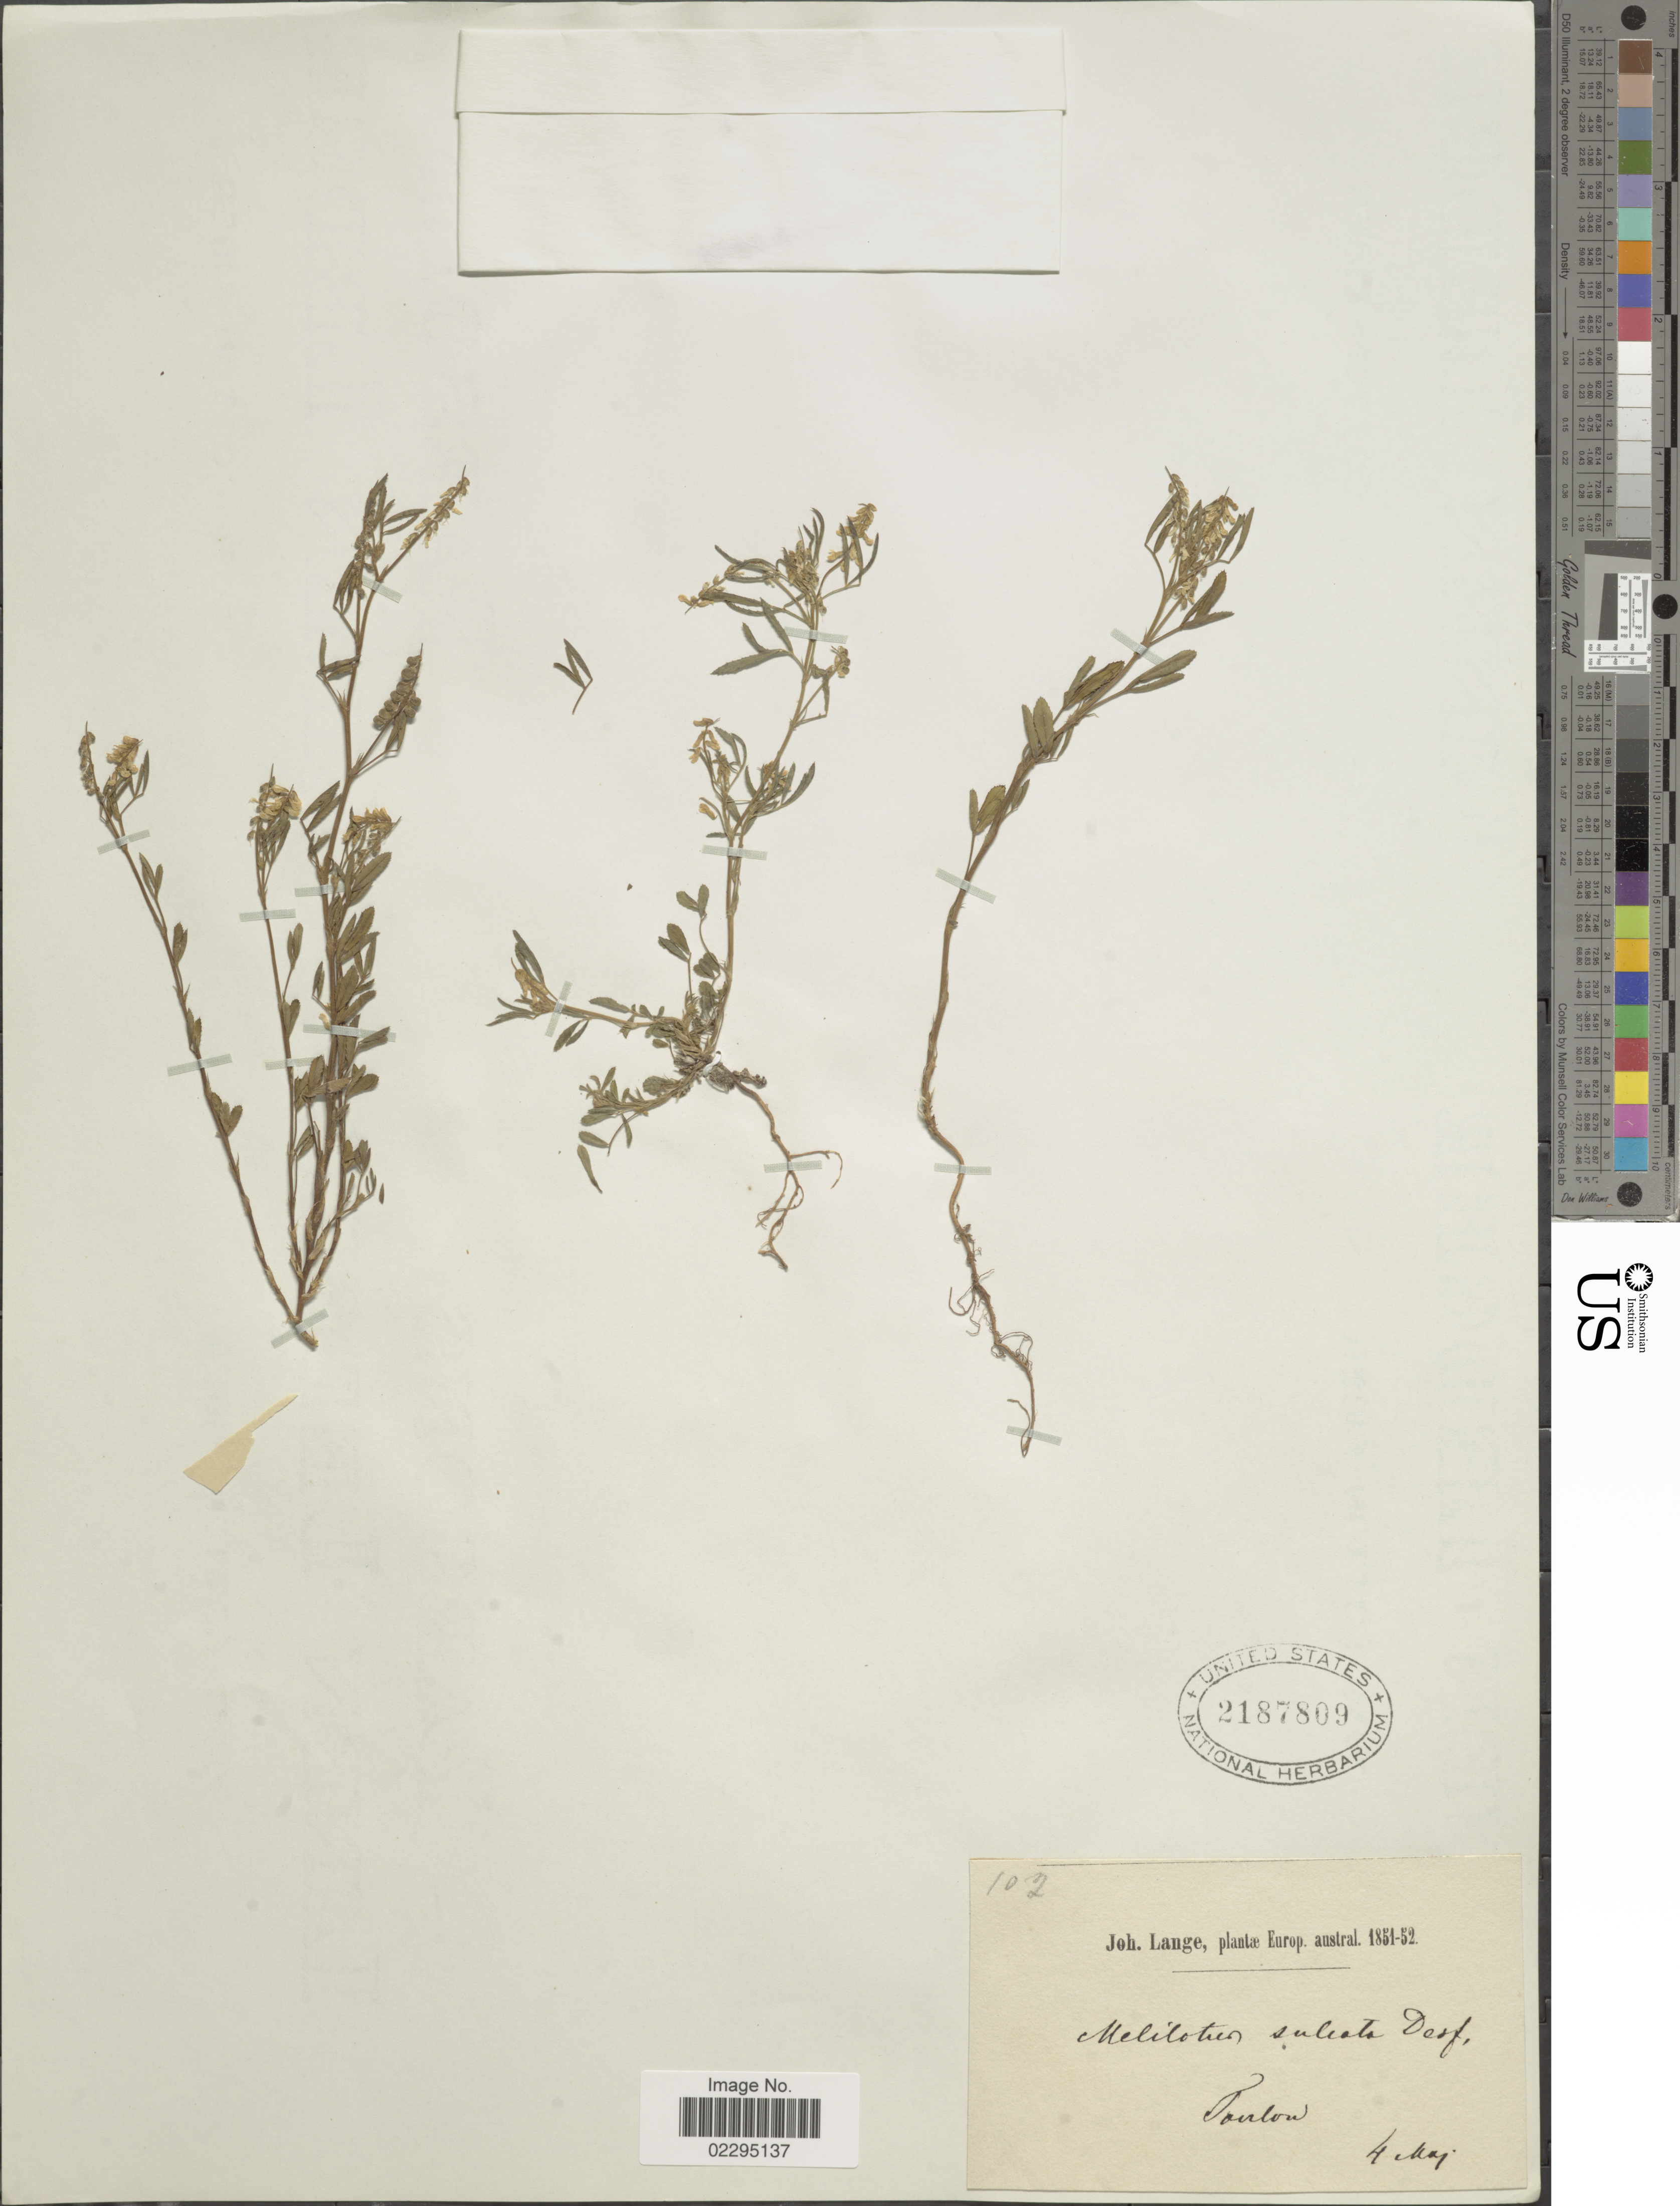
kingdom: Plantae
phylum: Tracheophyta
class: Magnoliopsida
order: Fabales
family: Fabaceae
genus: Melilotus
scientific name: Melilotus sulcatus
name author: Desf.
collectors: J. M. C. Lange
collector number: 102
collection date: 1851-05-04/1852-05-04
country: France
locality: Toulon.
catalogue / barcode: US 2187809